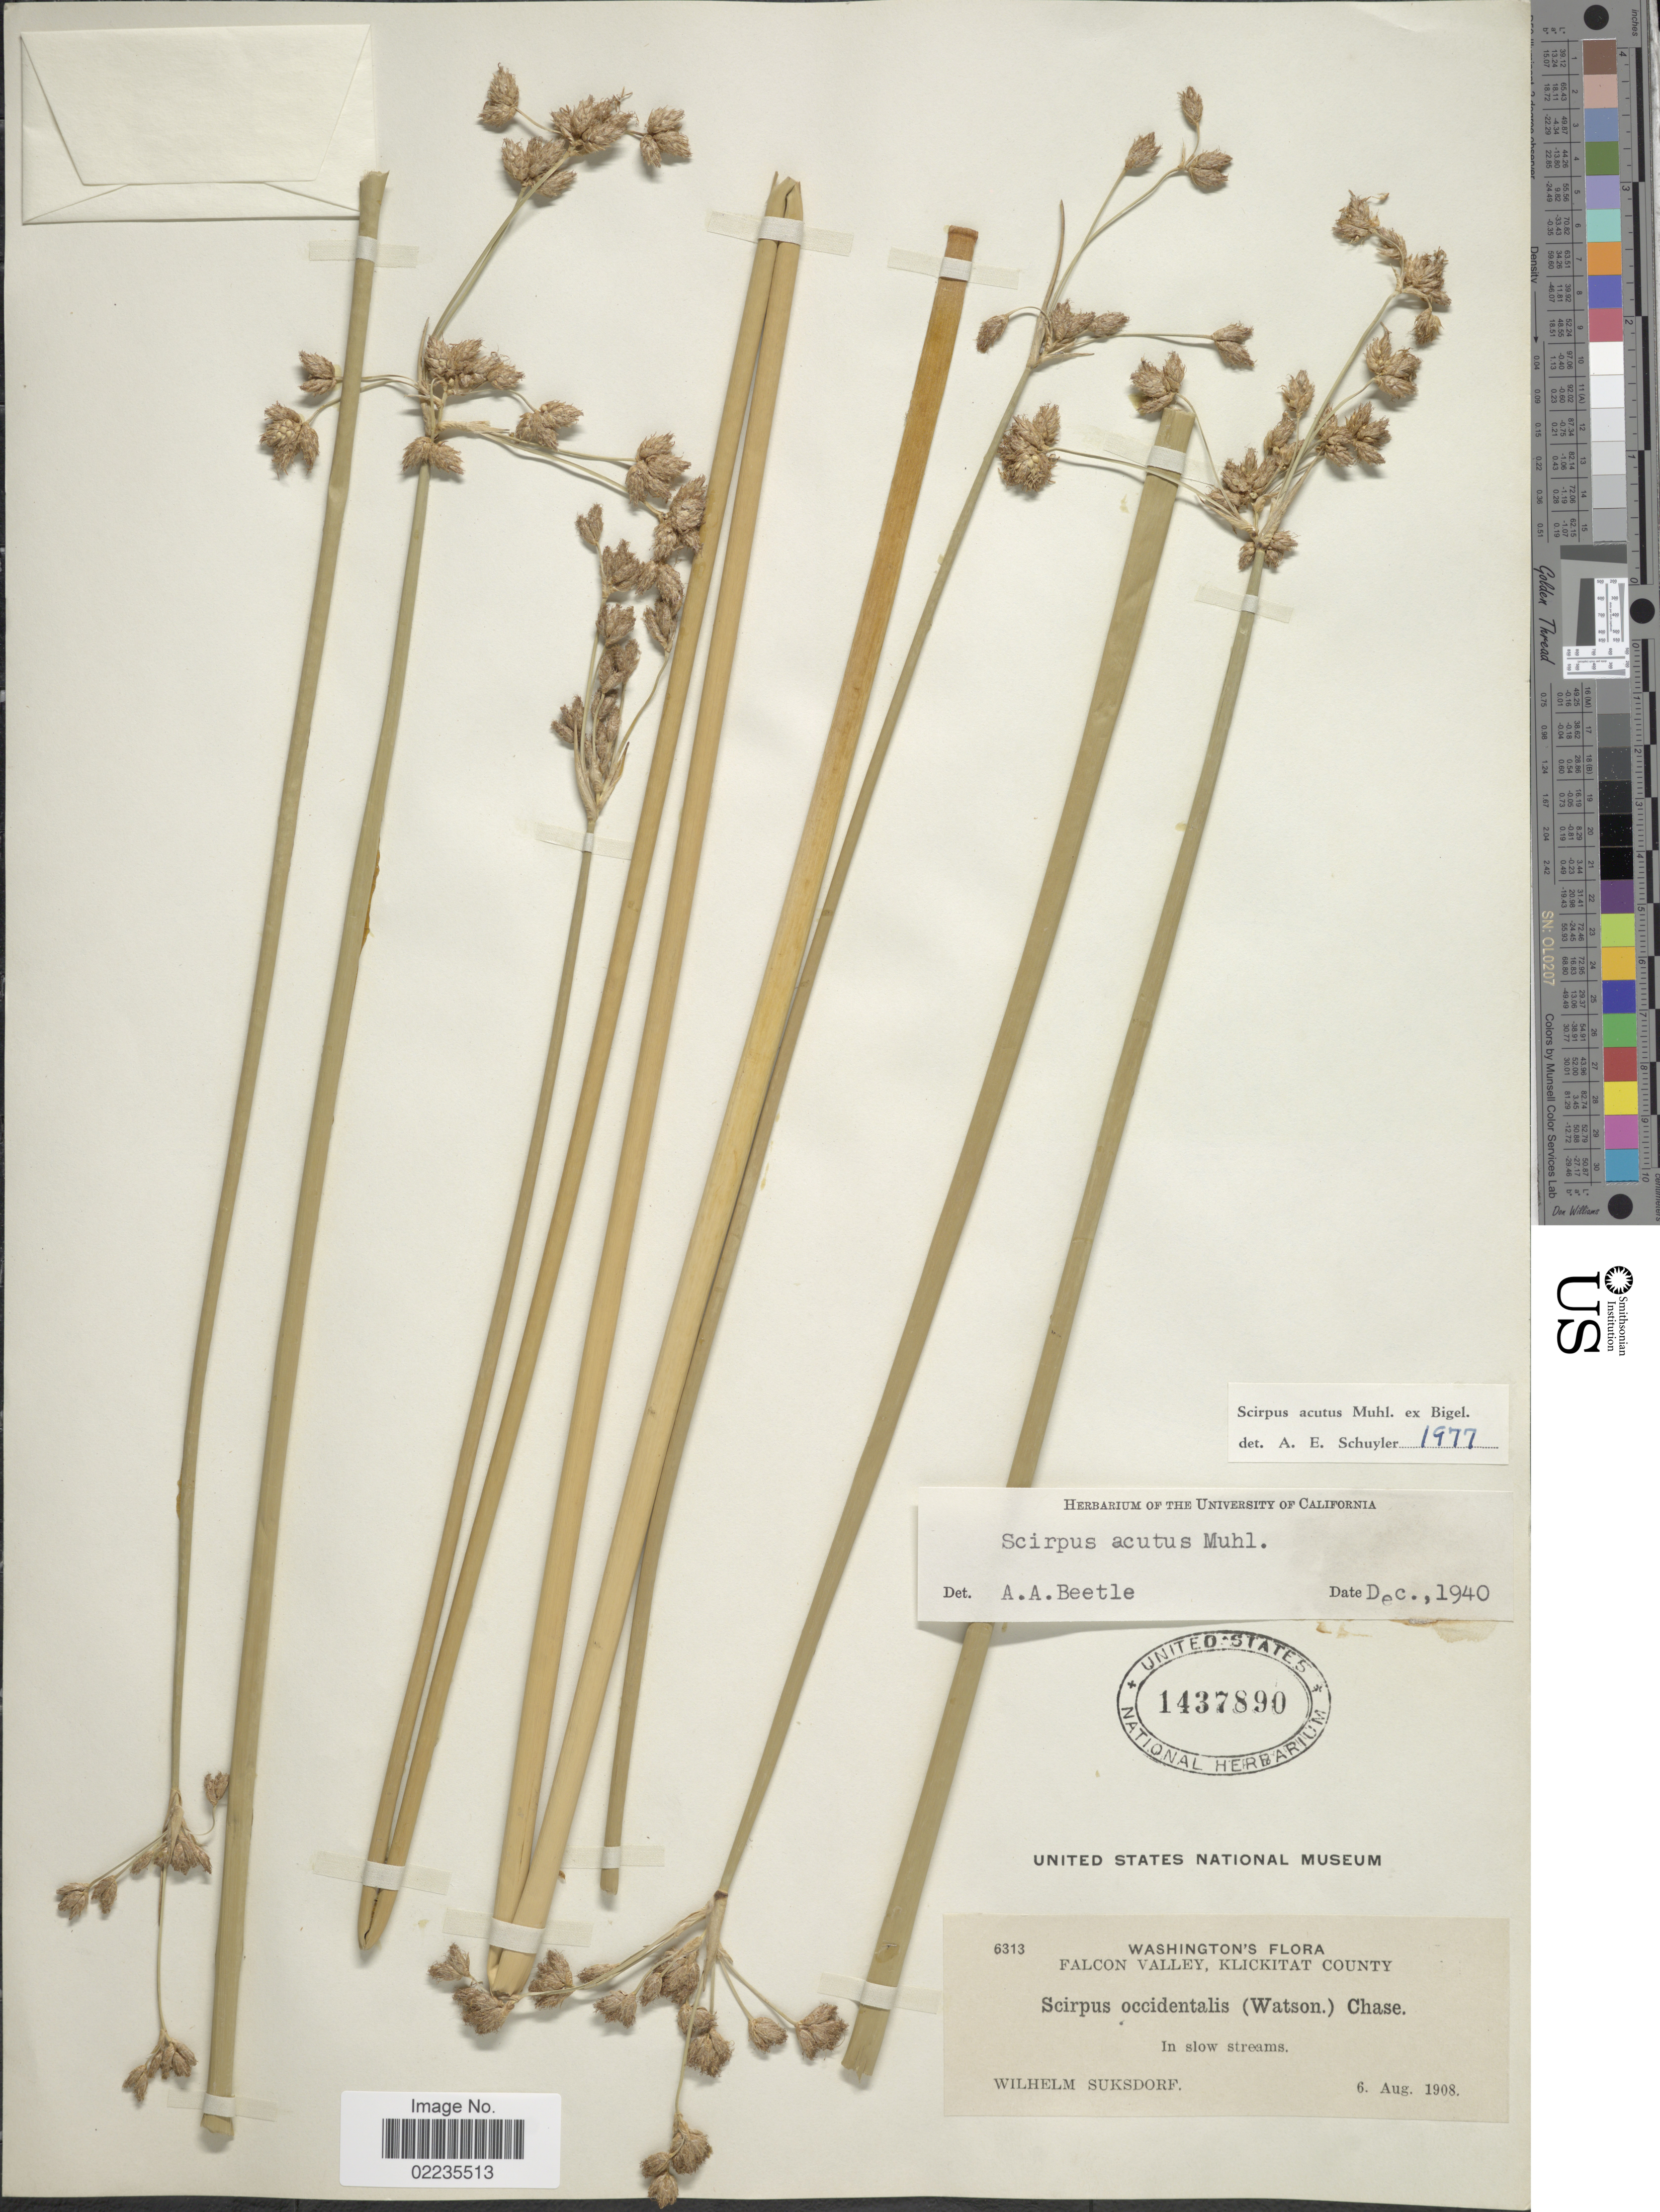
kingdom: Plantae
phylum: Tracheophyta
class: Liliopsida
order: Poales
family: Cyperaceae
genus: Schoenoplectus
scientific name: Schoenoplectus acutus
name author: (Muhl. ex Bigelow) Á. Löve & D. Löve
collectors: W. N. Suksdorf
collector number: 6313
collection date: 1908-08-06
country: United States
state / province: Washington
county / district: Klickitat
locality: Falcon Valley, Klickitat County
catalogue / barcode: US 1437890